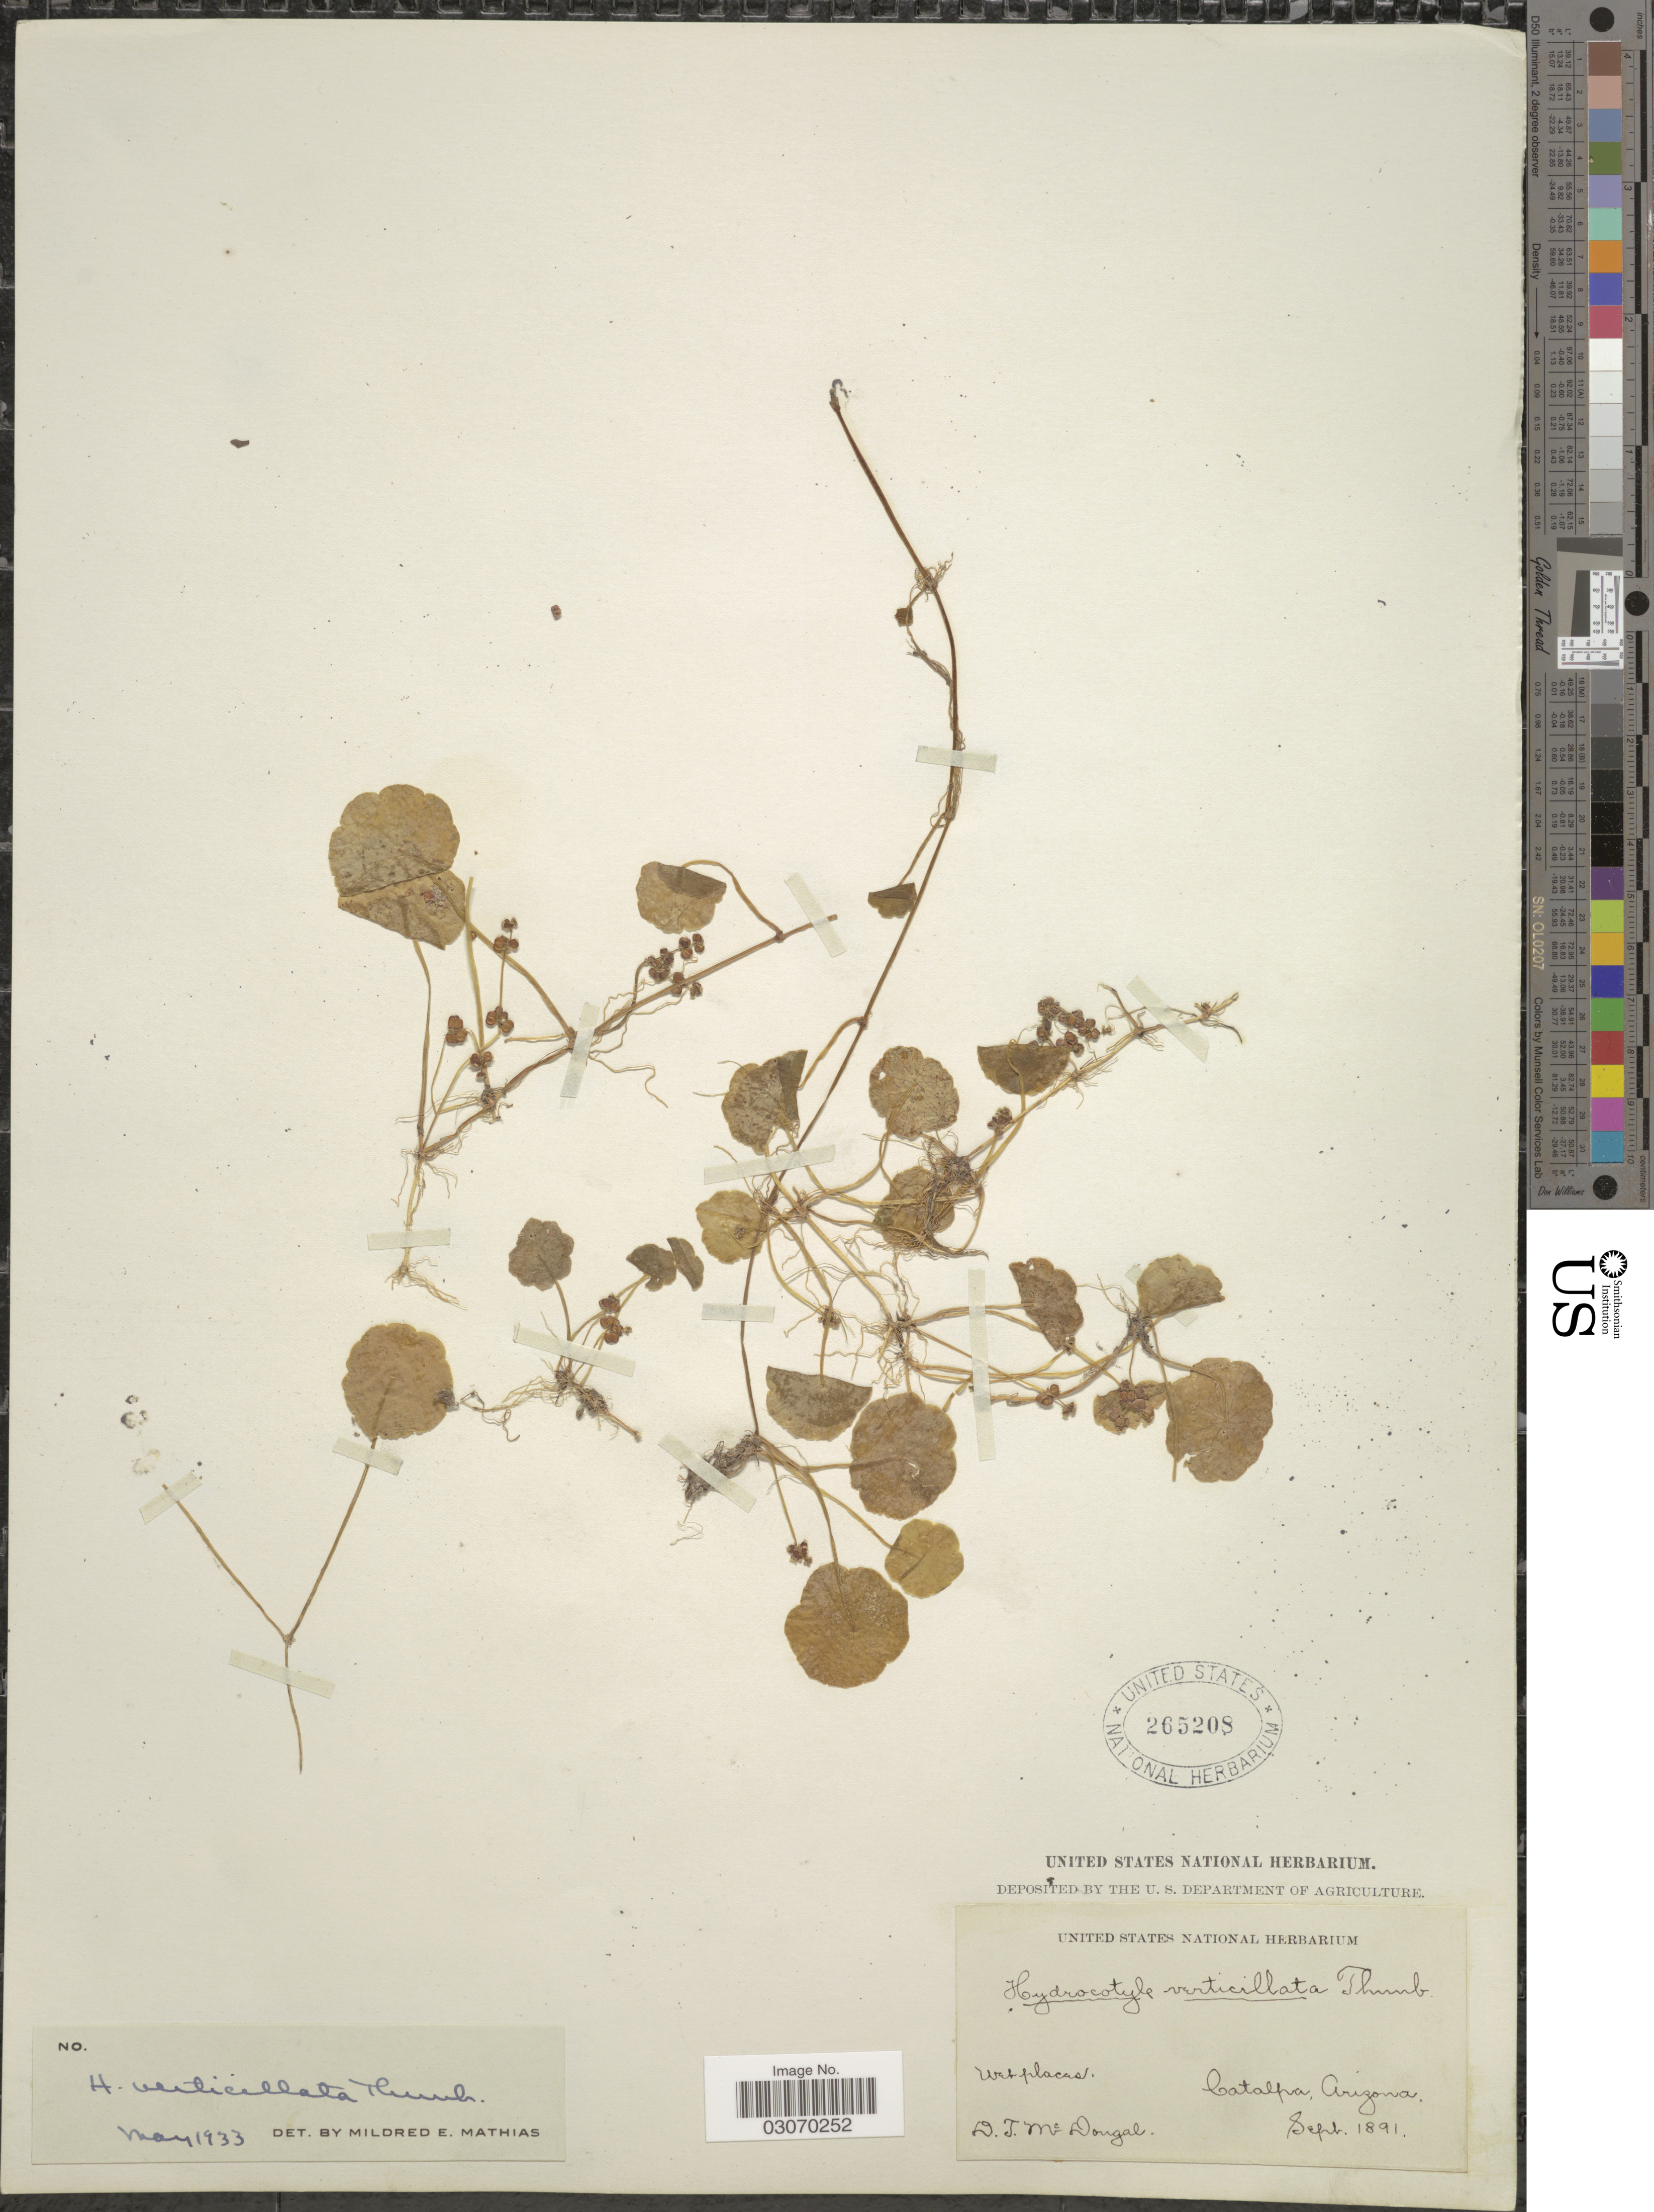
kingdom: Plantae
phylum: Tracheophyta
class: Magnoliopsida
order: Apiales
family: Araliaceae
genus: Hydrocotyle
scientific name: Hydrocotyle verticillata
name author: Thunb.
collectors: D. McDougal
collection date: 1891-09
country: United States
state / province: Arizona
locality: Catalpa.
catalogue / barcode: US 265208